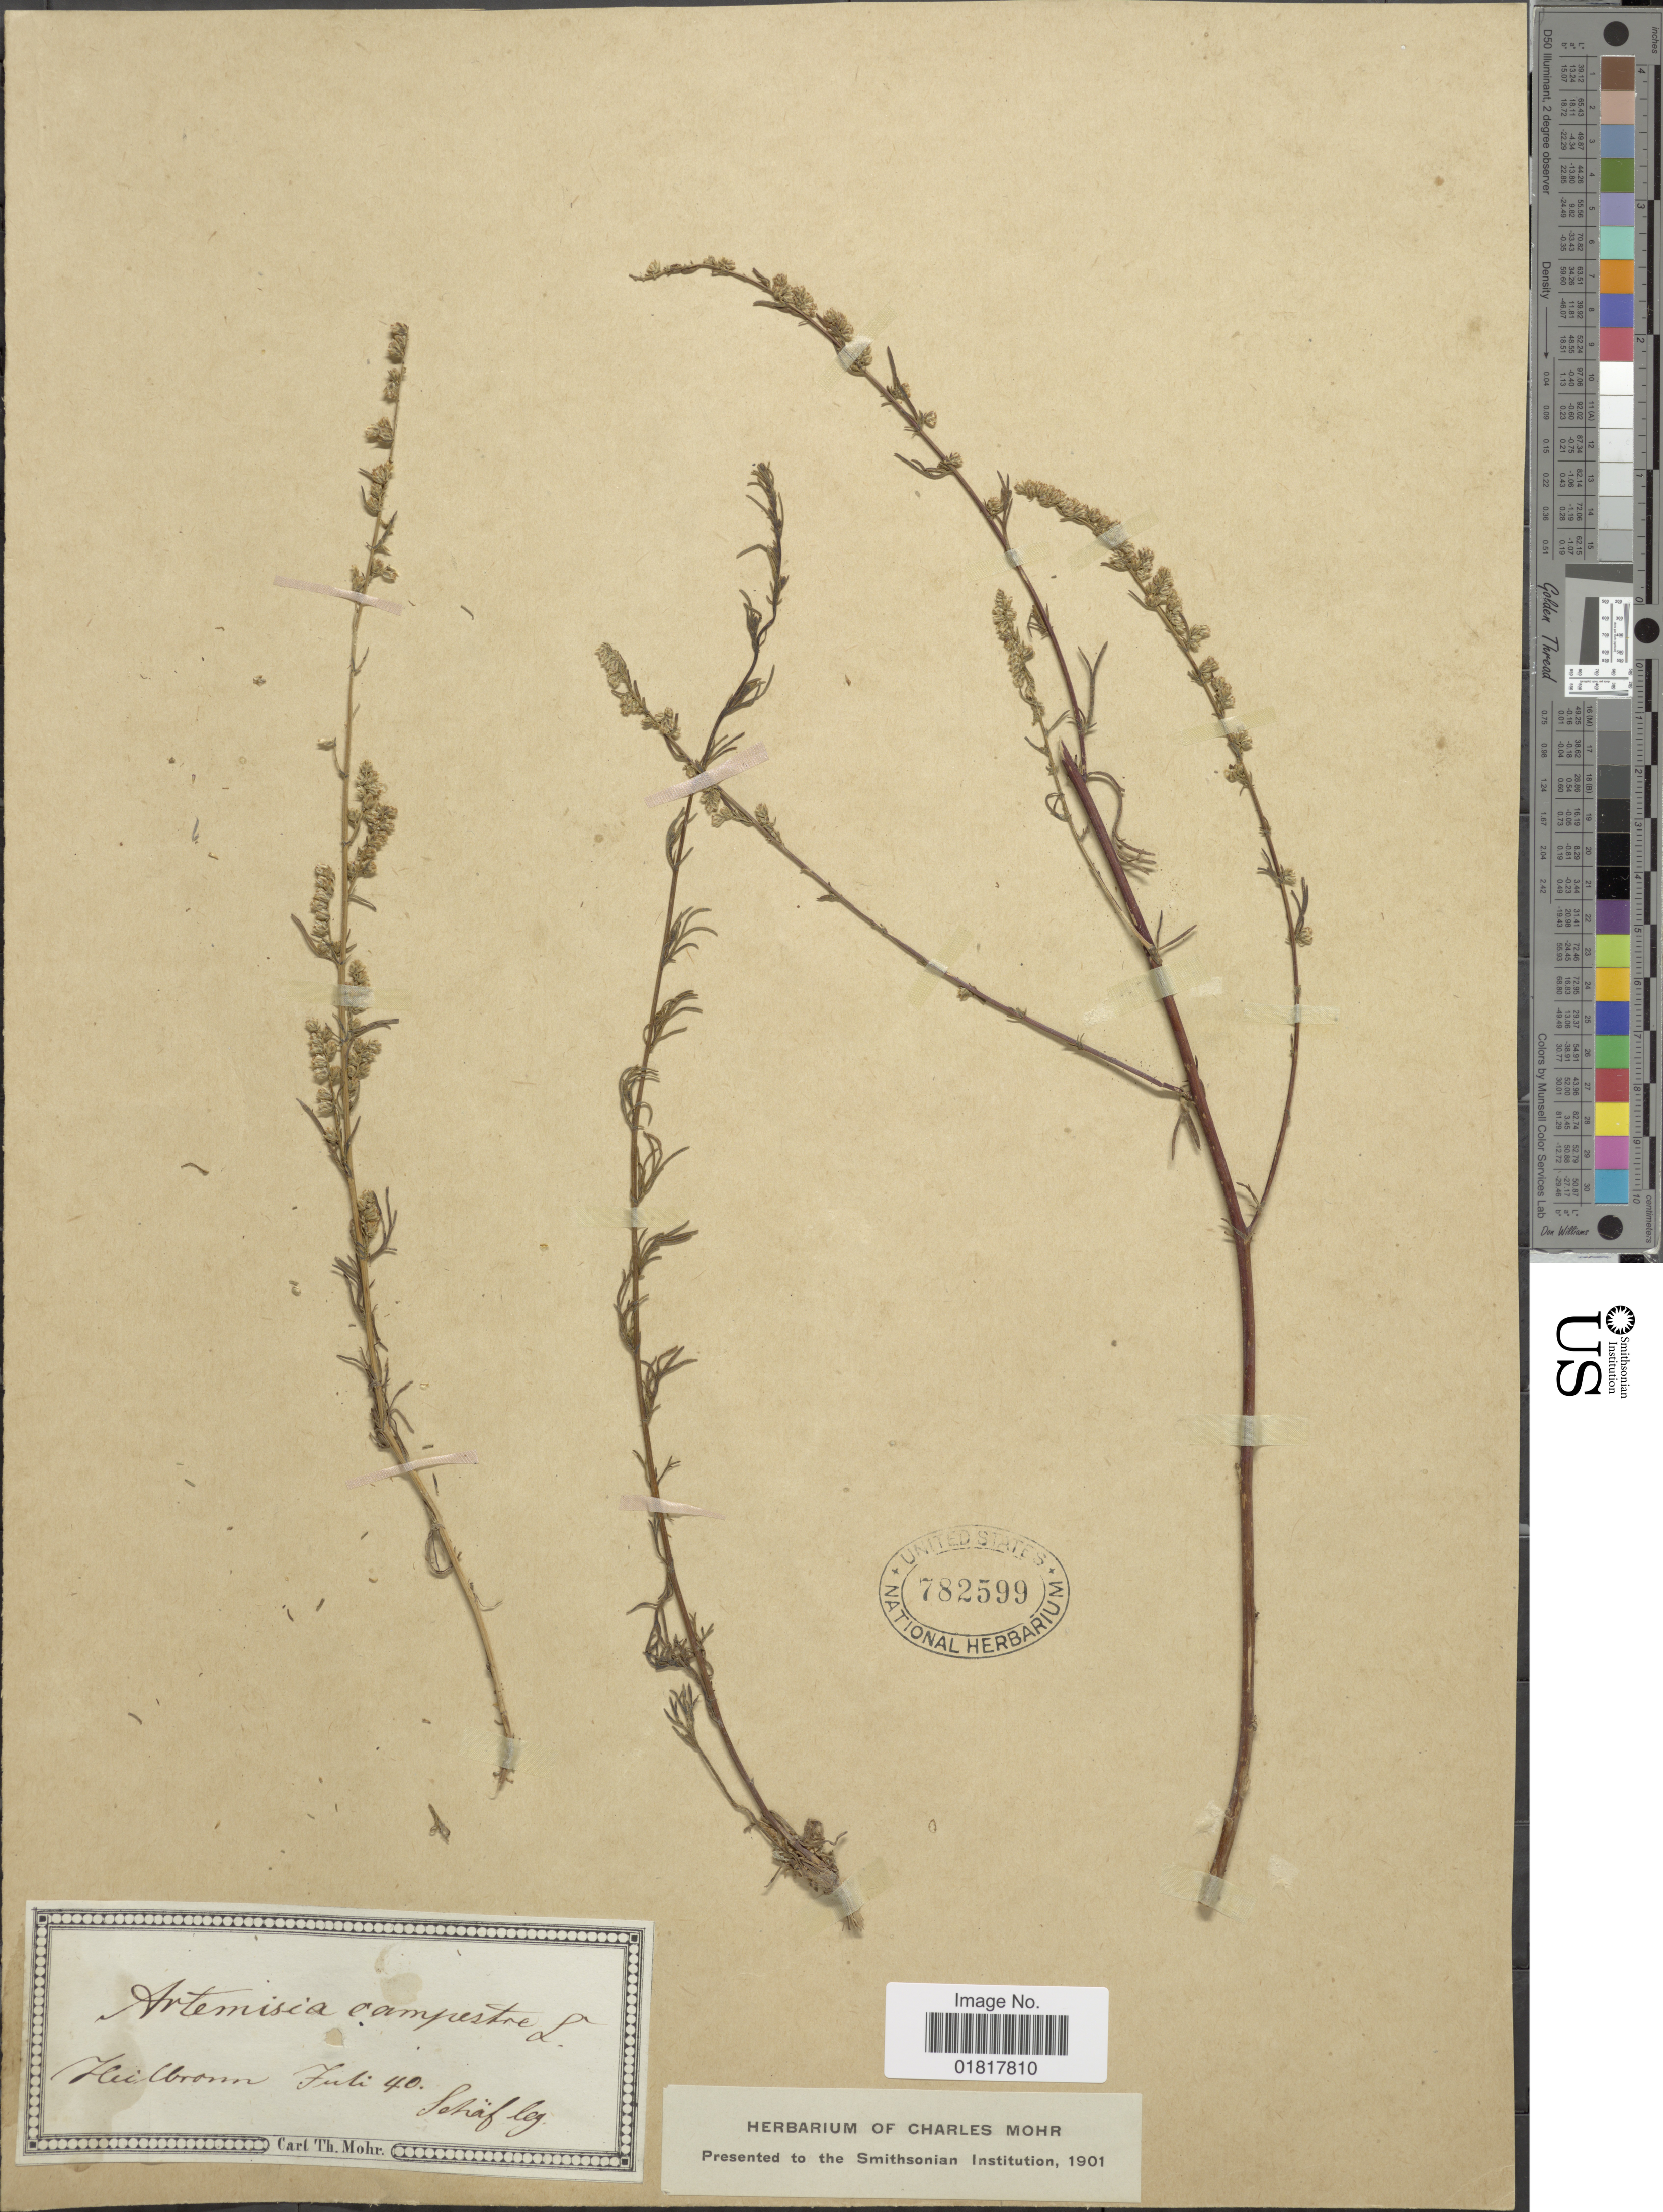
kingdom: Plantae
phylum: Tracheophyta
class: Magnoliopsida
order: Asterales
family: Asteraceae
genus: Artemisia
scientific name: Artemisia campestris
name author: L.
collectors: -. Schaf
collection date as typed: Transcribed d/m/y: /7/40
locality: Heibroom [interpreted]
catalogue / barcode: US 782599